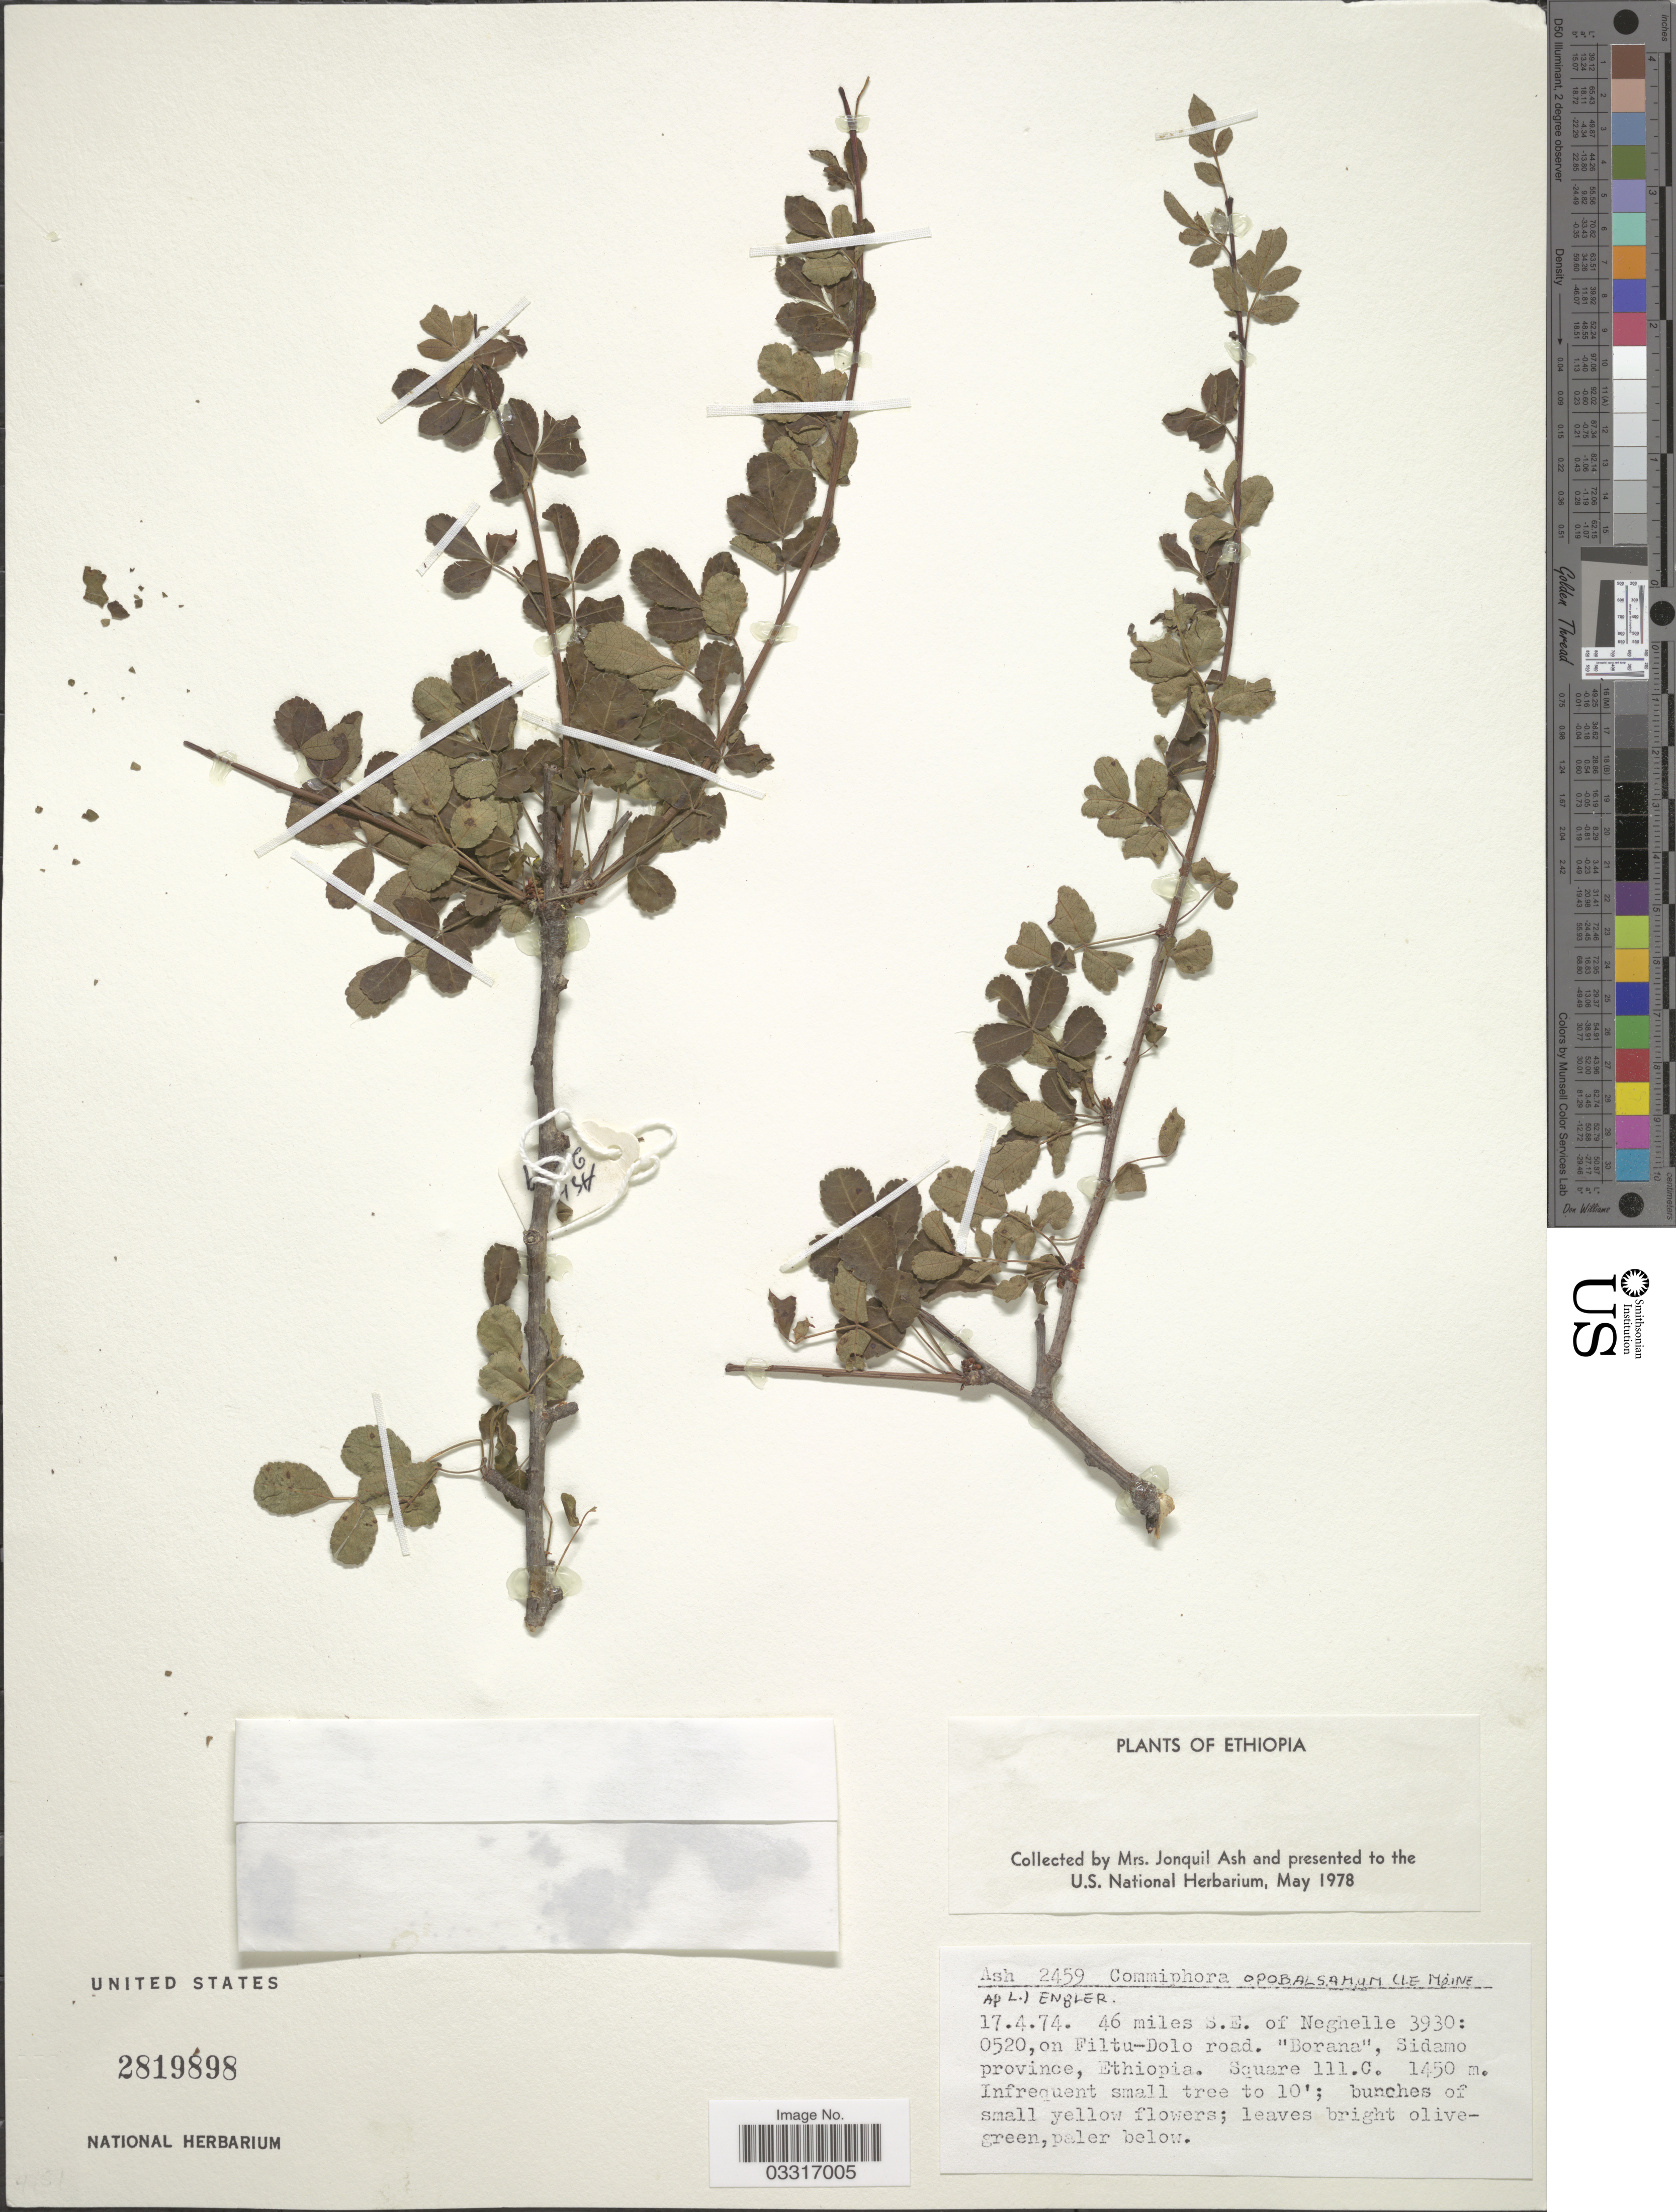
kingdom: Plantae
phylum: Tracheophyta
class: Magnoliopsida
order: Sapindales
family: Burseraceae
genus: Commiphora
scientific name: Commiphora opobalsamum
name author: (L.) Engl.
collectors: J. Ash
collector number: Ash 2459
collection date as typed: Transcribed d/m/y: 17/4/74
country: Ethiopia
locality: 46 miles S.E. of Neghelle 3930: 0520, on Filtu-Dolo road. "Borana", Sidamo province.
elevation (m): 1450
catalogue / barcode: US 2819898